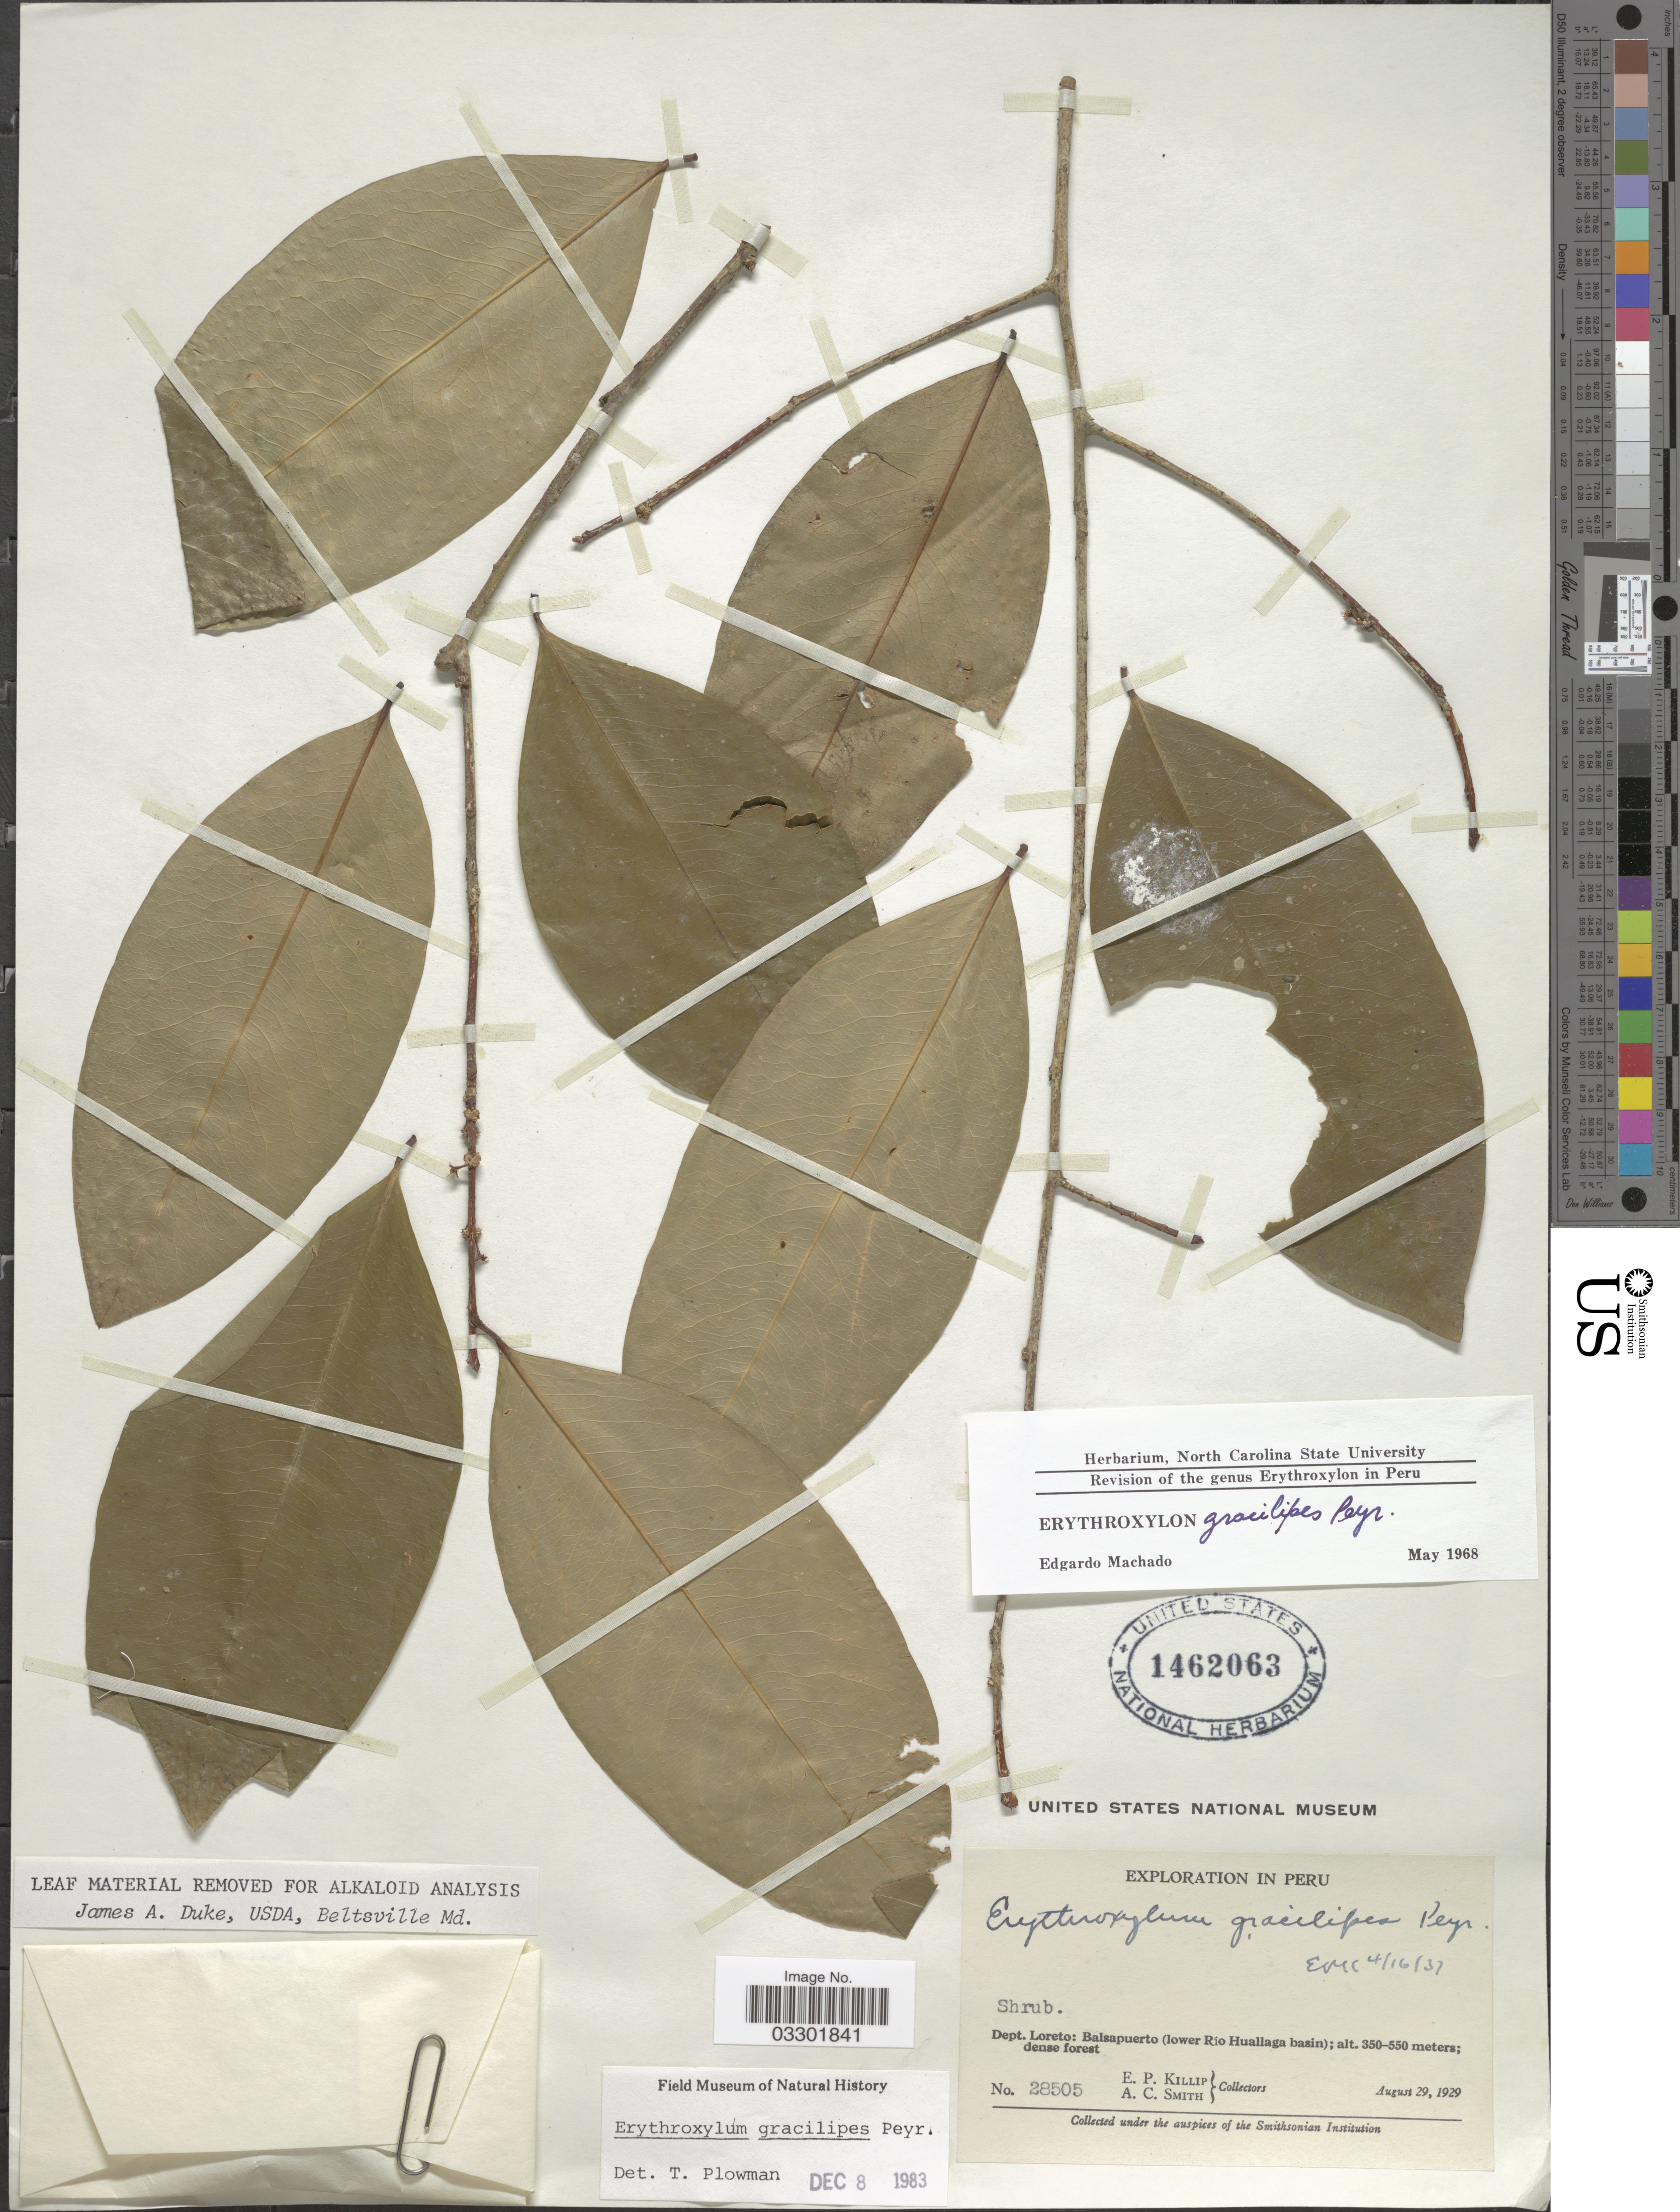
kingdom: Plantae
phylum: Tracheophyta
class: Magnoliopsida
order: Malpighiales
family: Erythroxylaceae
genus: Erythroxylum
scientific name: Erythroxylum gracilipes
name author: Peyr.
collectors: E. P. Killip & A. C. Smith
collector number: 28505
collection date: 1929-08-29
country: Peru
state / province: Loreto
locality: Dept. Loreto: Balsapuerto (lower Rio Huallaga basin).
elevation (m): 350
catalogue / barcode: US 1462063